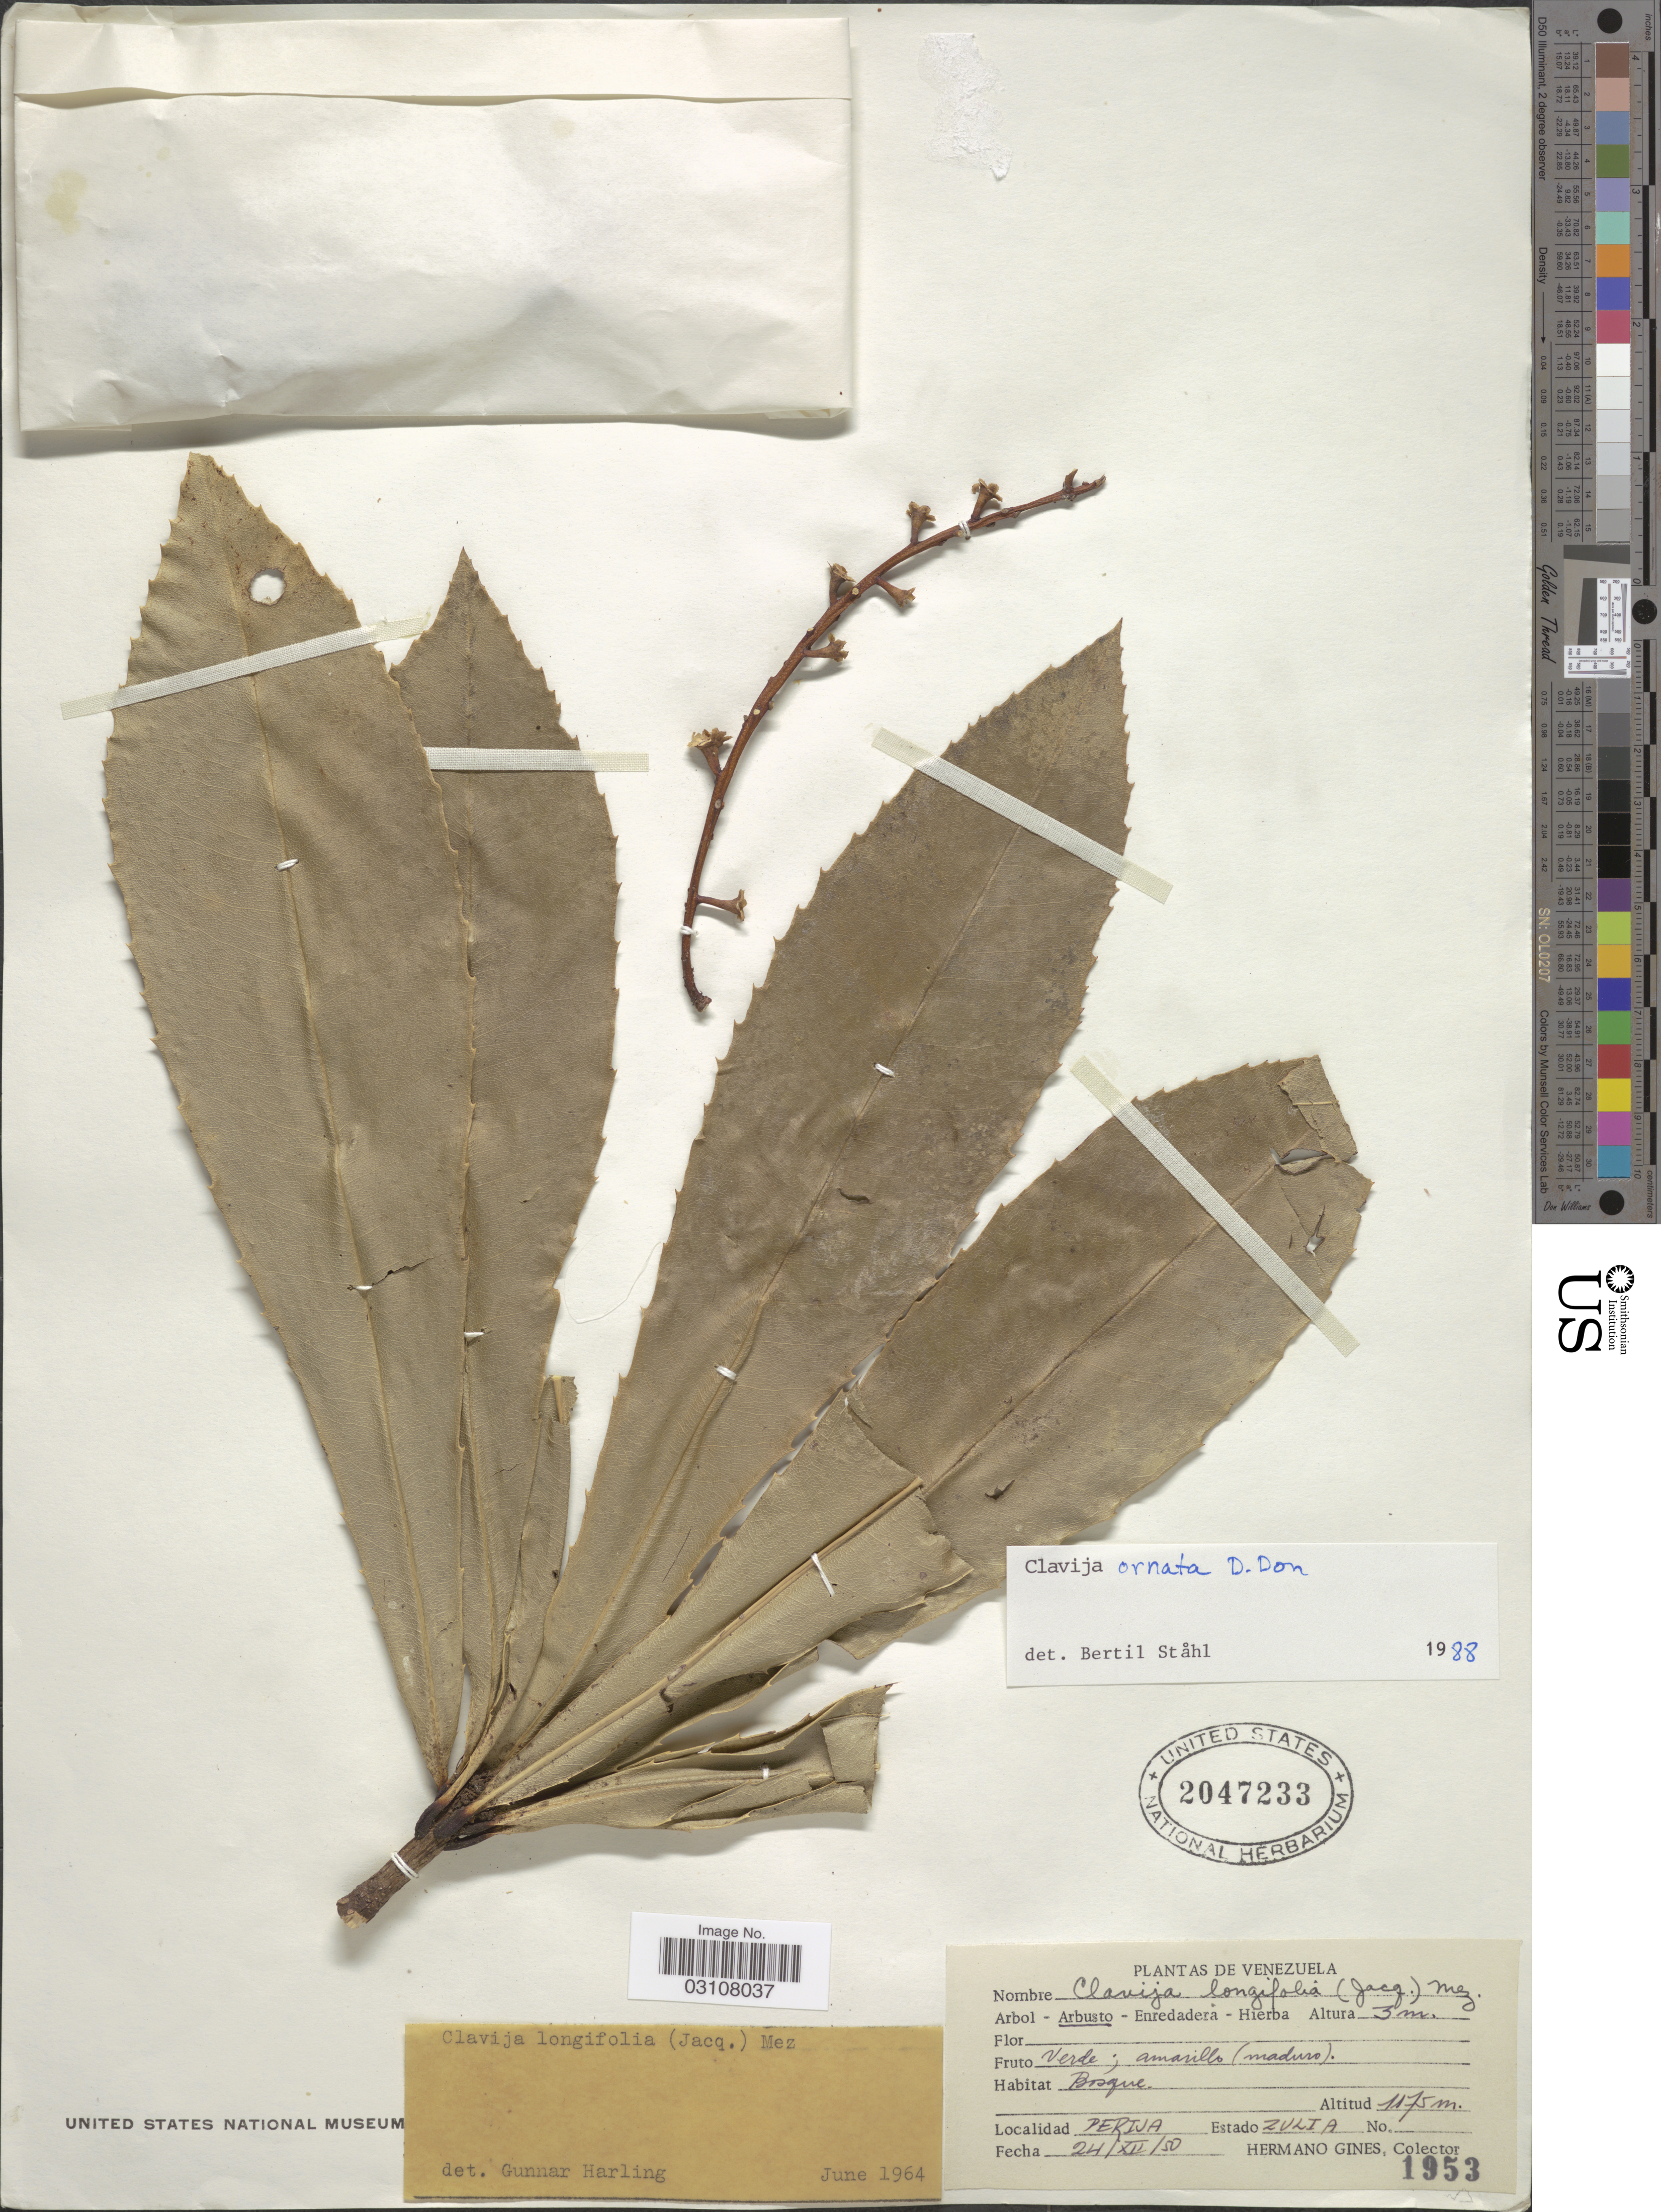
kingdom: Plantae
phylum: Tracheophyta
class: Magnoliopsida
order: Ericales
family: Primulaceae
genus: Clavija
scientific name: Clavija ornata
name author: D. Don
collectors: Bro. Gines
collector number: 1953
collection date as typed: Transcribed d/m/y: 24/12/50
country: Venezuela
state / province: Zulia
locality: Perija, Estado Zulia.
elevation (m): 1175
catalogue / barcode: US 2047233